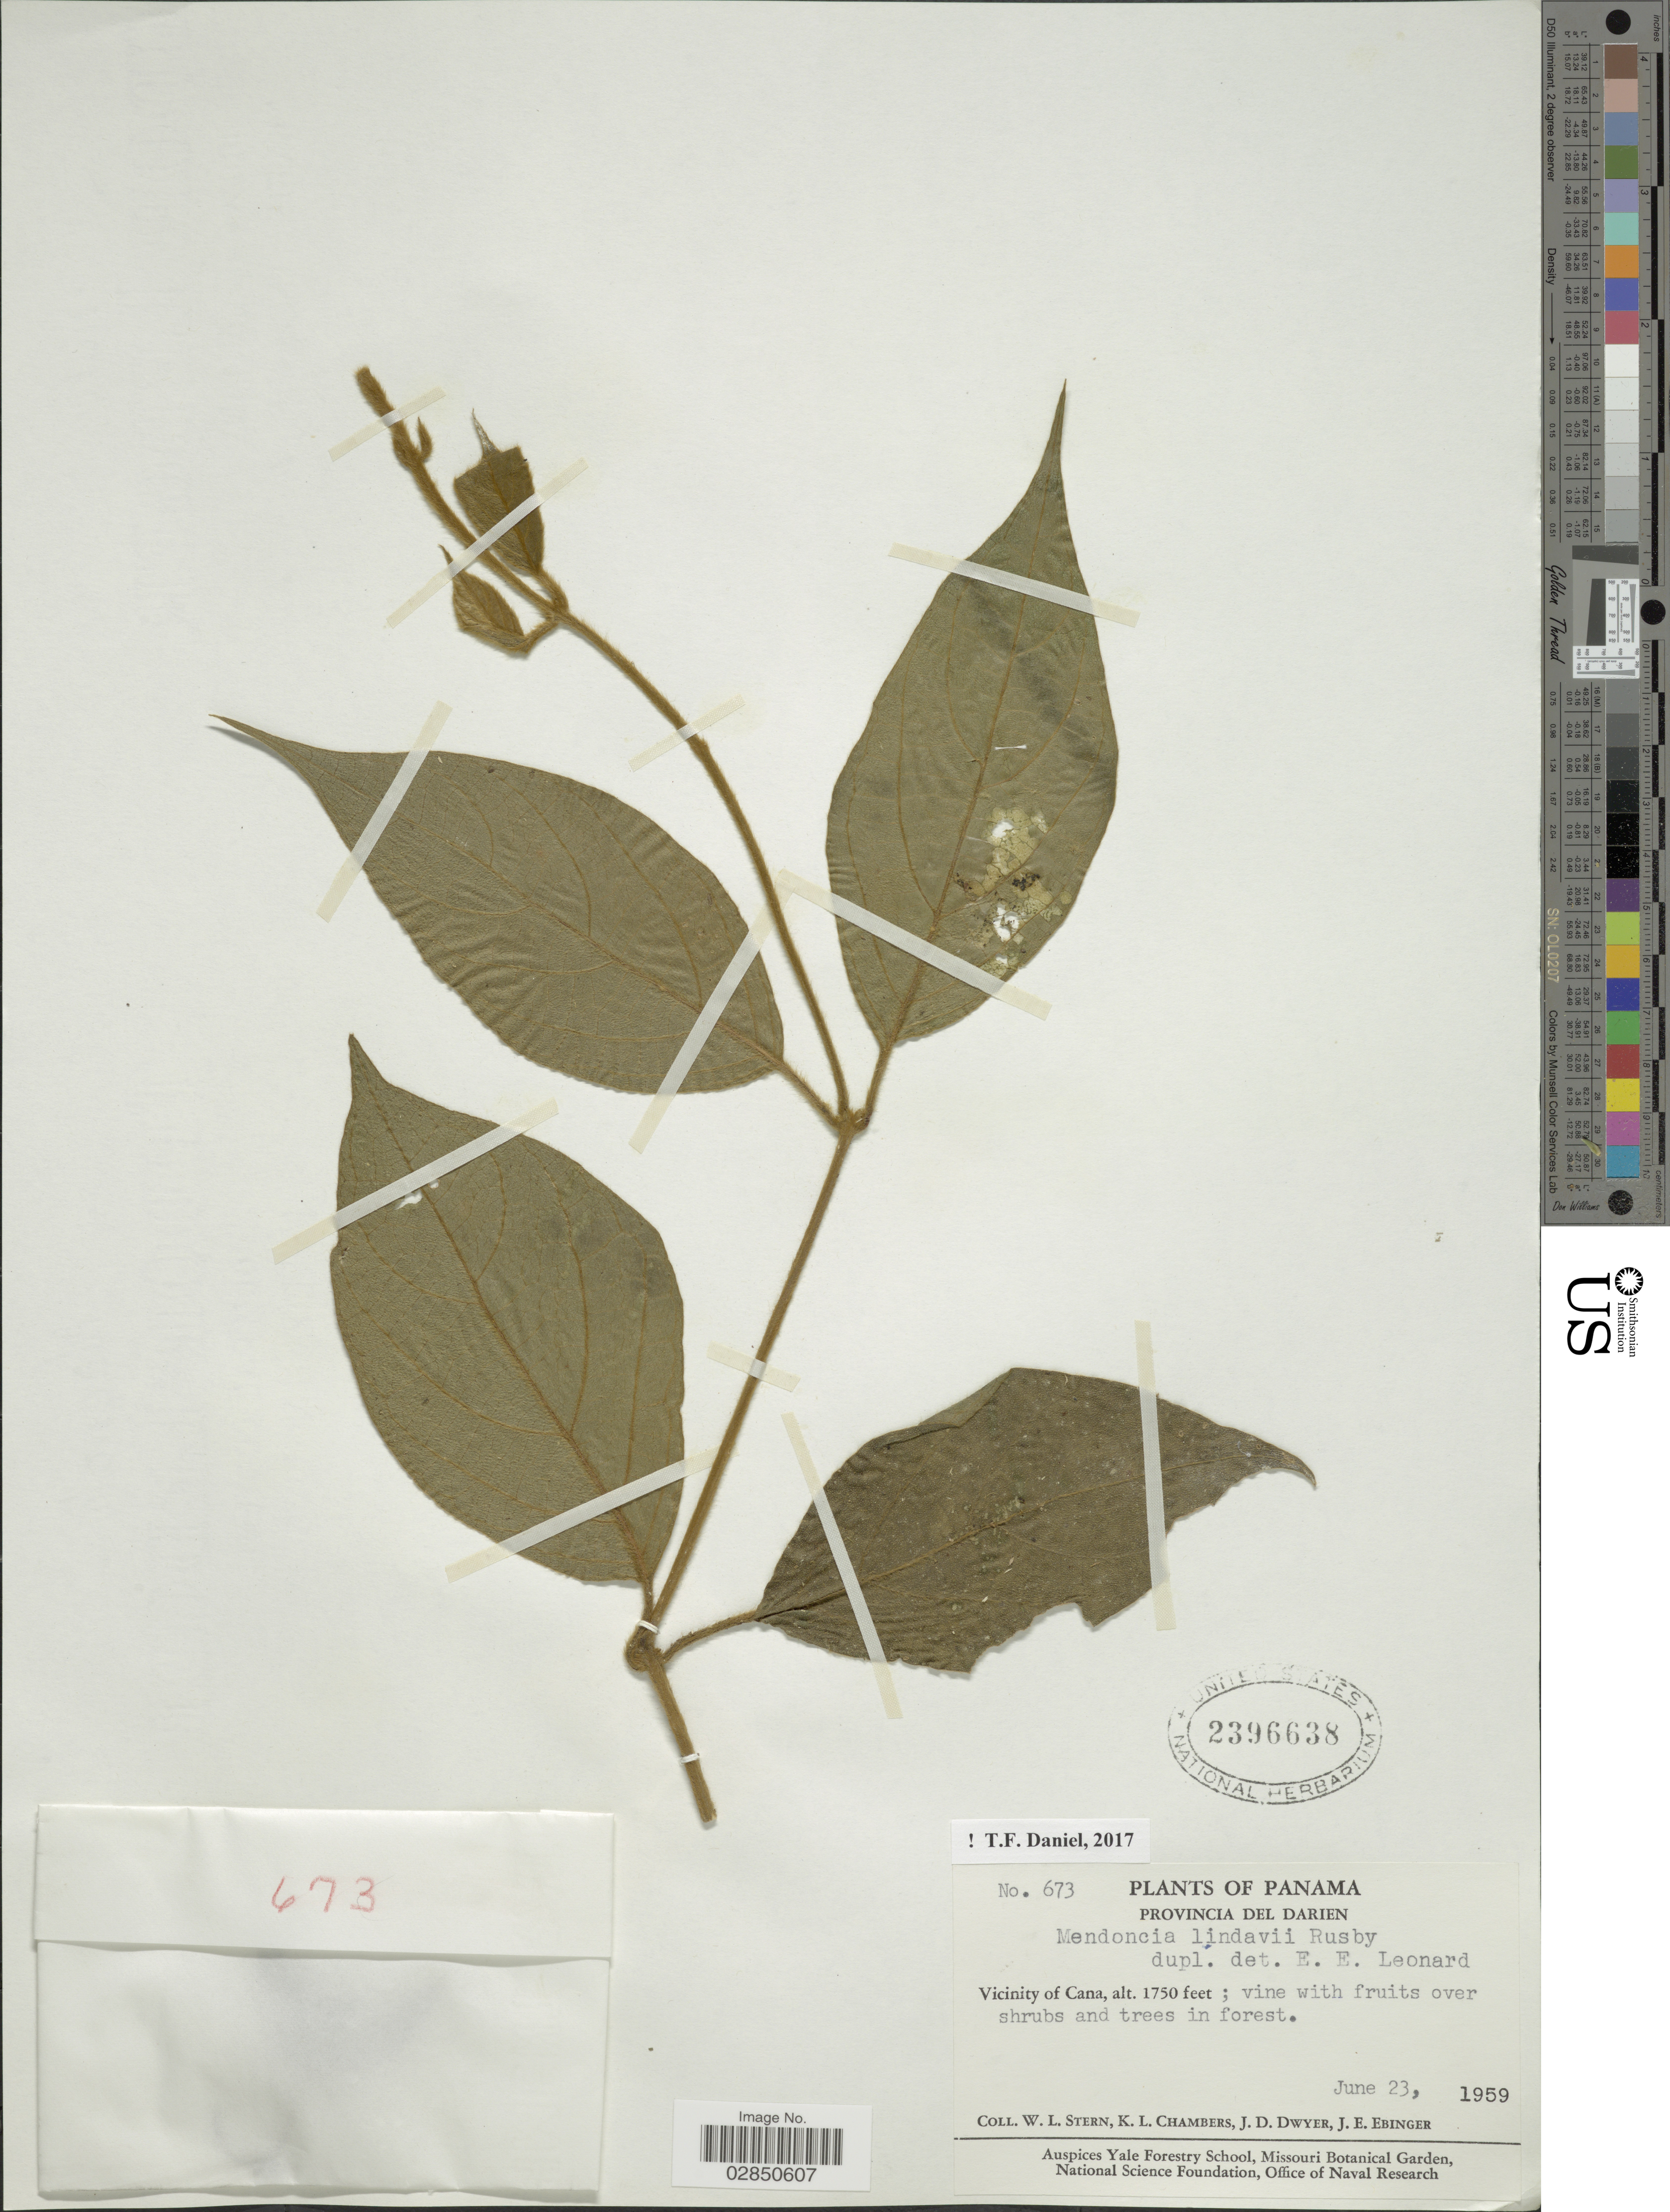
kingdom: Plantae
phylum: Tracheophyta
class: Magnoliopsida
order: Lamiales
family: Acanthaceae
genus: Mendoncia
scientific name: Mendoncia lindavii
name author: Rusby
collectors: W. L. Stern, K. Chambers, J. D. Dwyer & J. Ebinger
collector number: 673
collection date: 1959-06-23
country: Panama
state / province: Darién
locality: Provincia Del Darien, Vicinity of Cana.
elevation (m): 533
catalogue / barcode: US 2396638